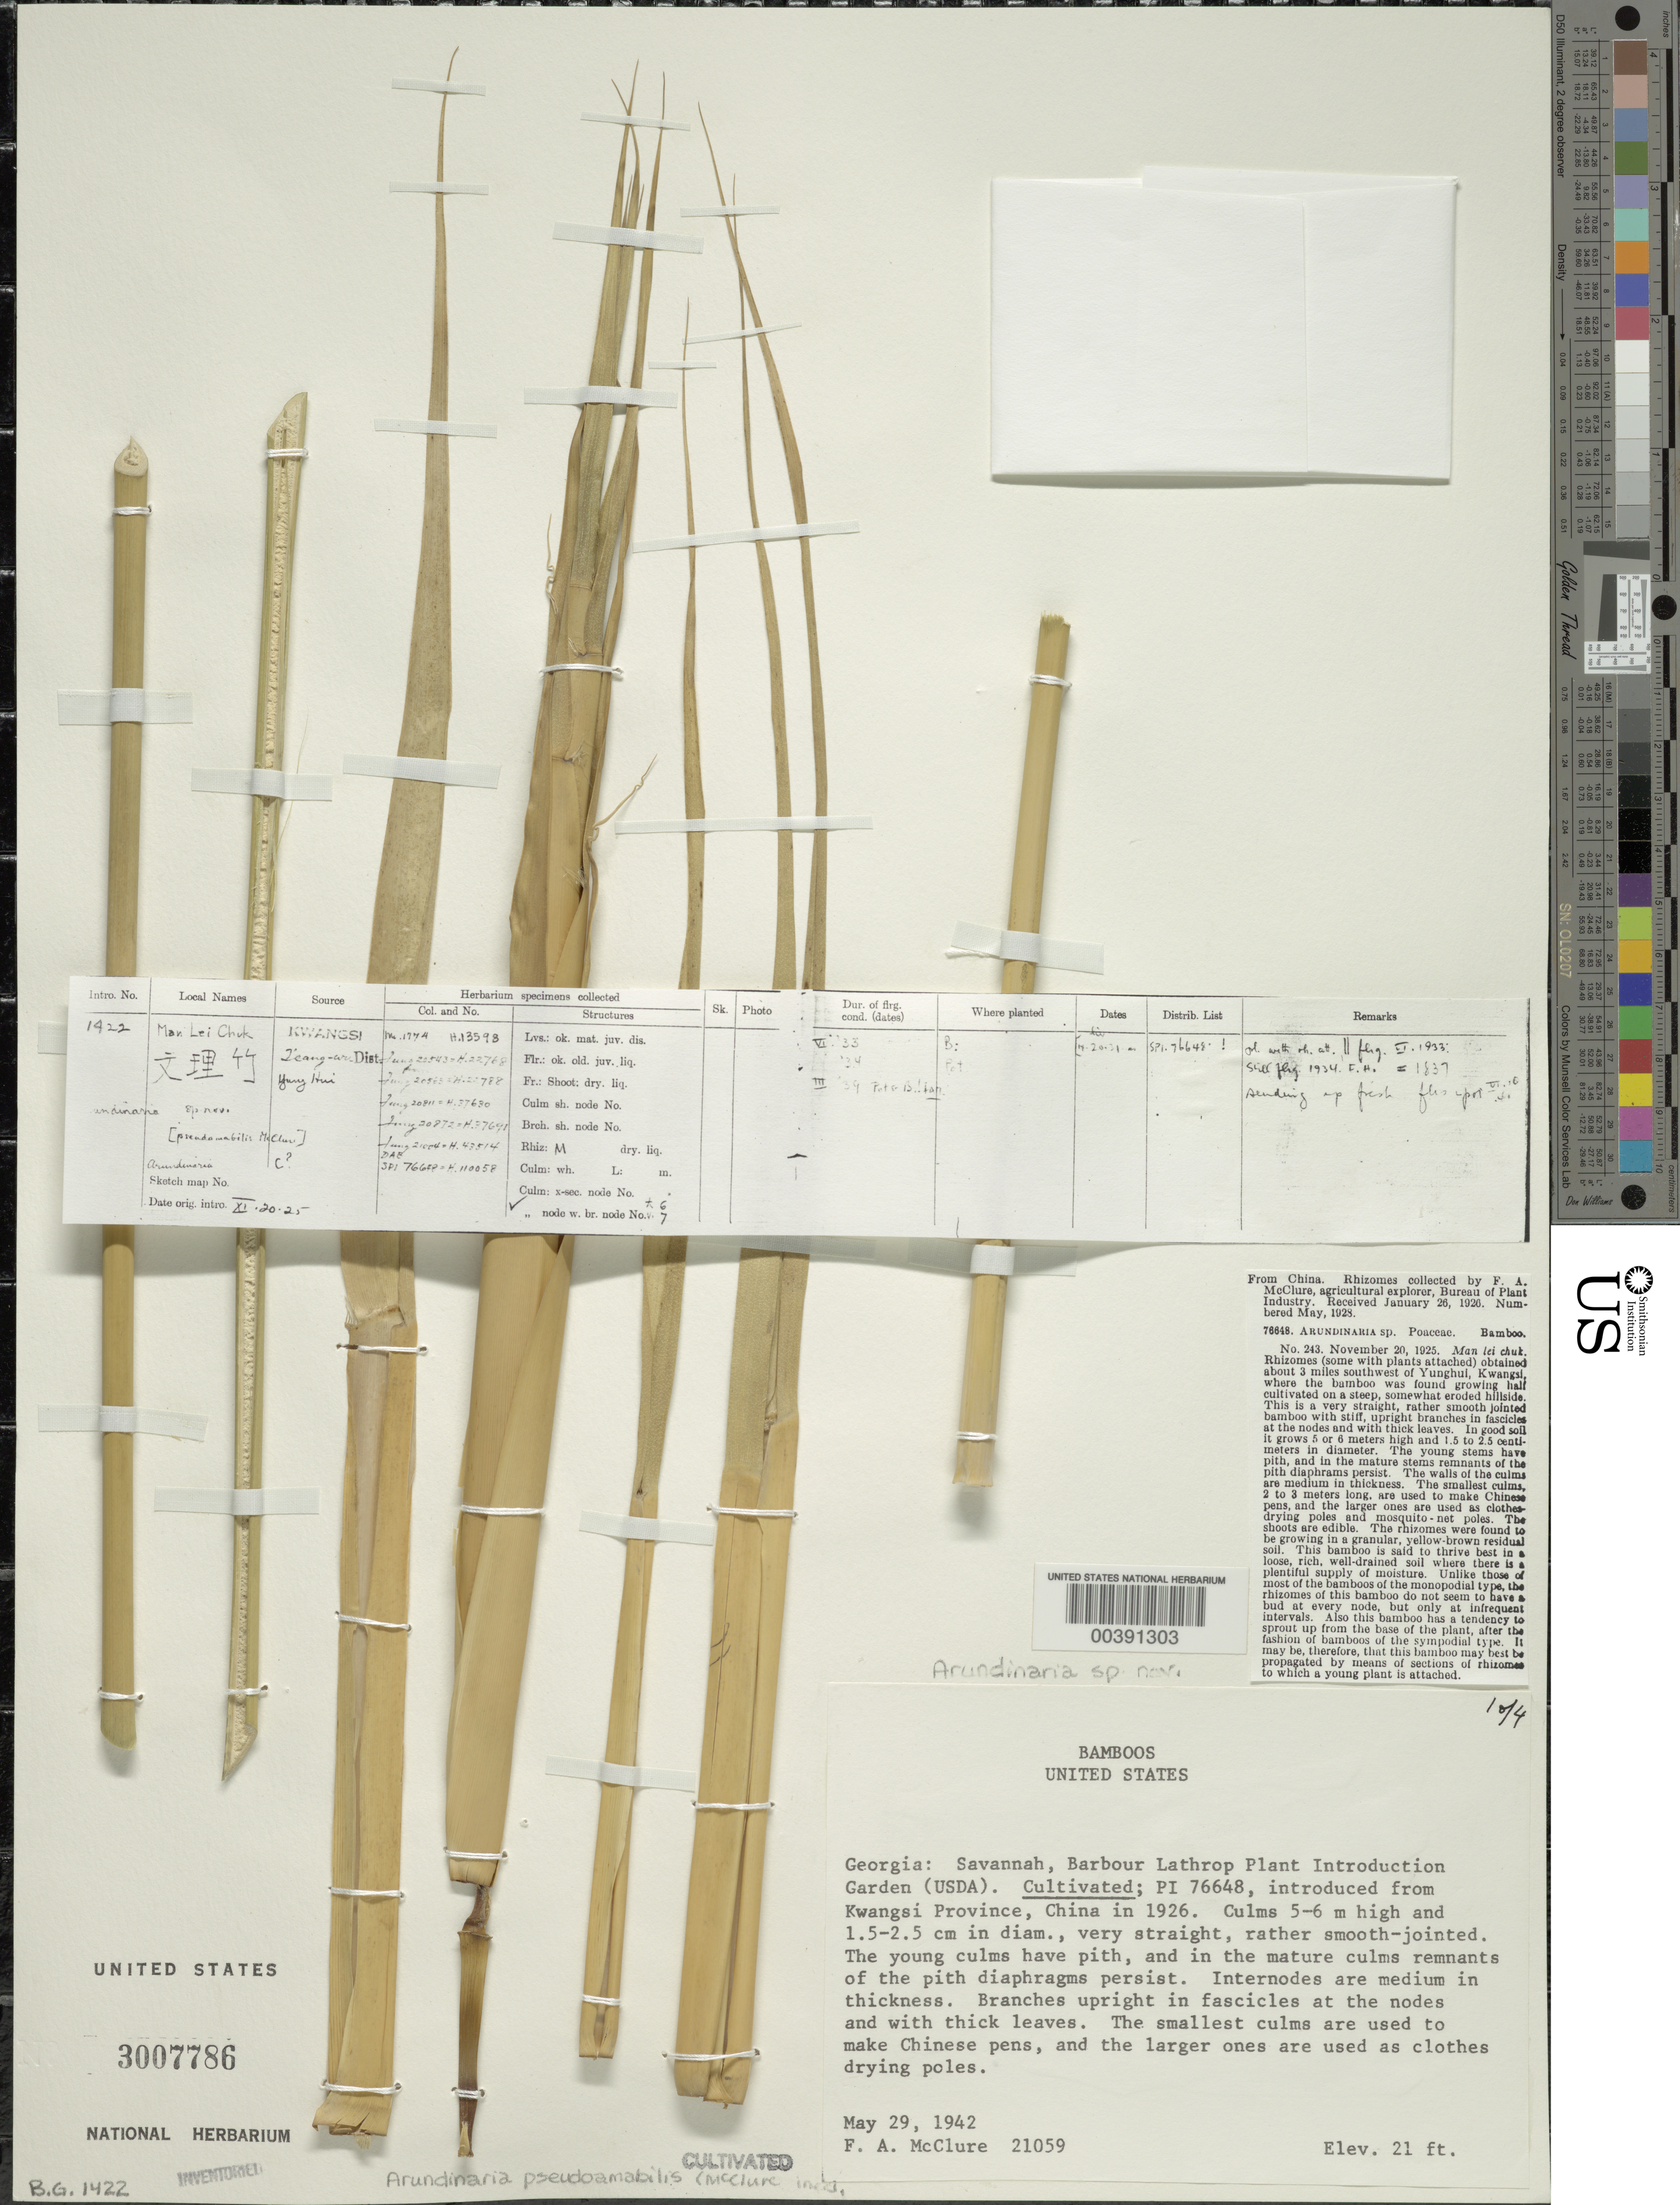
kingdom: Plantae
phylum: Tracheophyta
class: Liliopsida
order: Poales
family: Poaceae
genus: Arundinaria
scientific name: Arundinaria sp.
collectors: F. A. McClure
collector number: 21059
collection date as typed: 29 May 1942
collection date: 1942-05-29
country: United States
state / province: Georgia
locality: Savannah, barbour lathrop pi garden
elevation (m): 6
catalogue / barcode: US 3007786